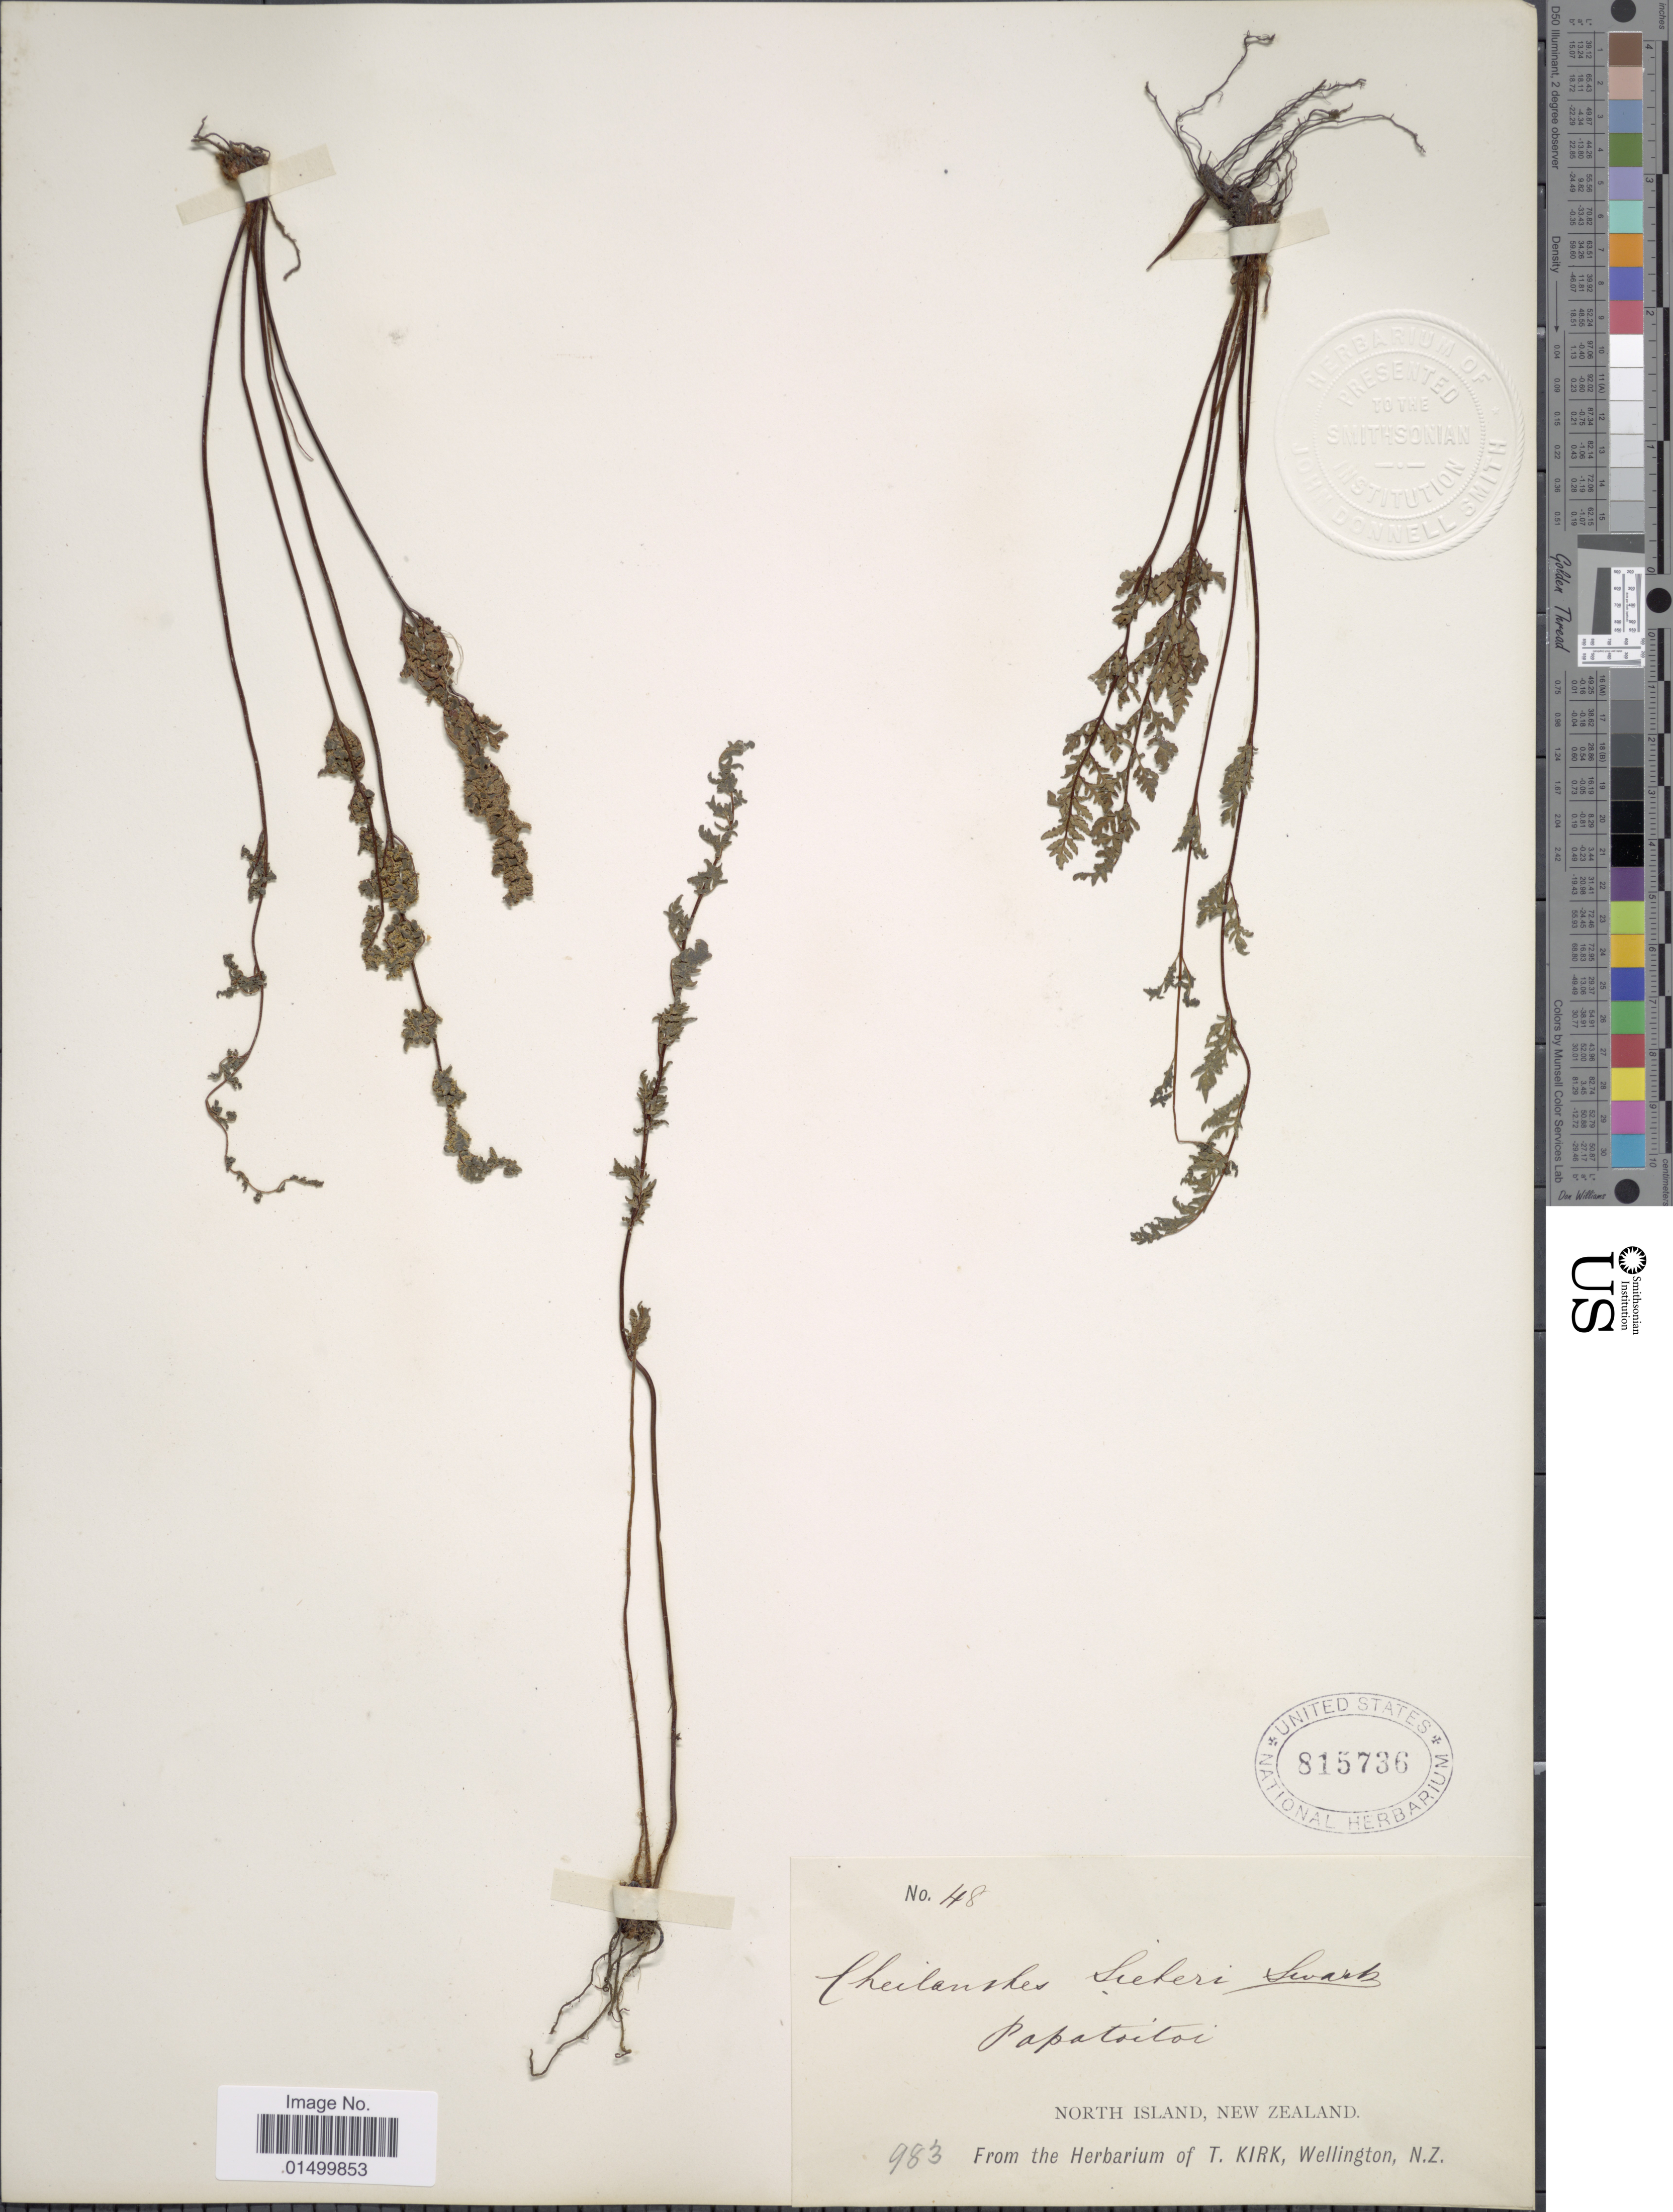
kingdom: Plantae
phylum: Tracheophyta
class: Polypodiopsida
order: Polypodiales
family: Pteridaceae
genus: Cheilanthes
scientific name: Cheilanthes humilis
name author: (G. Forst.) P.S. Green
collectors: T. Kirk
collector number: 48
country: New Zealand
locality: North Island, Papatoitioi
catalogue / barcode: US 815736